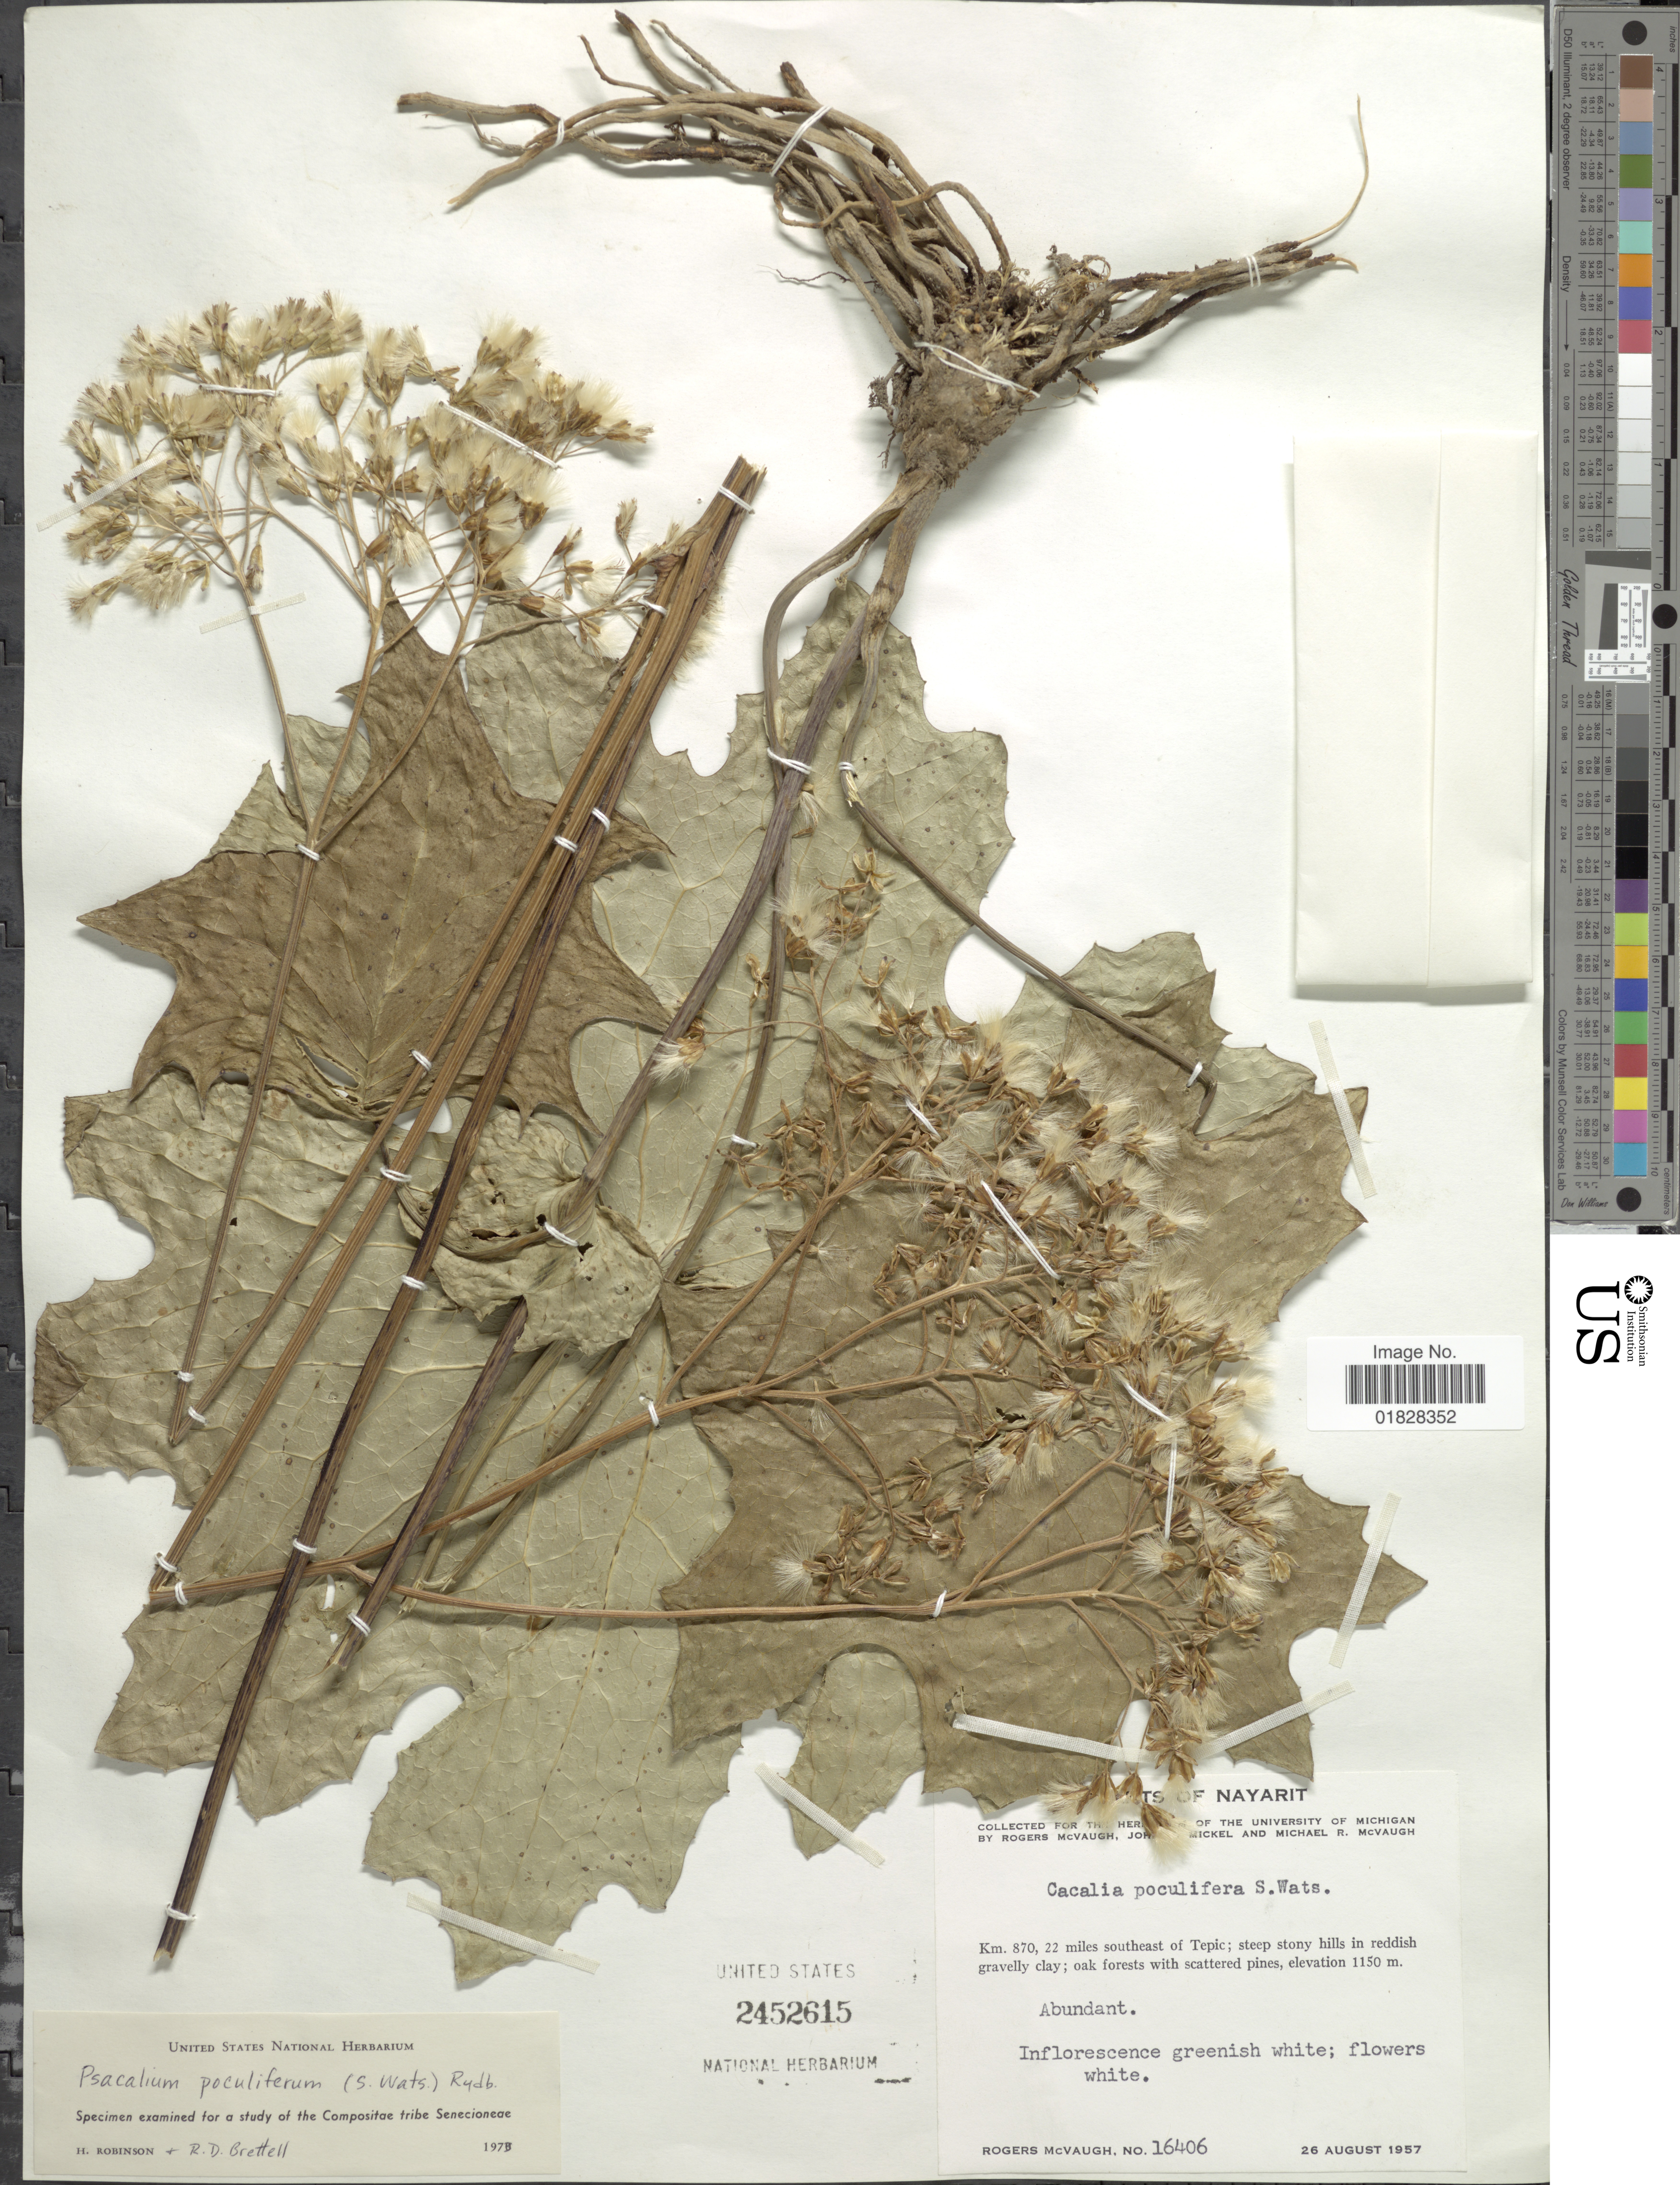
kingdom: Plantae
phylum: Tracheophyta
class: Magnoliopsida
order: Asterales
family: Asteraceae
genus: Psacalium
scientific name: Psacalium poculiferum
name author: (S. Watson) Rydb.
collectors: R. McVaugh, J. Mickel & M. R. McVaugh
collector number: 16406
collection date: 1957-08-26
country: Mexico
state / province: Nayarit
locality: Km. 870, 22 miles southeast of Tepic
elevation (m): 1150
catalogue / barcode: US 2452615